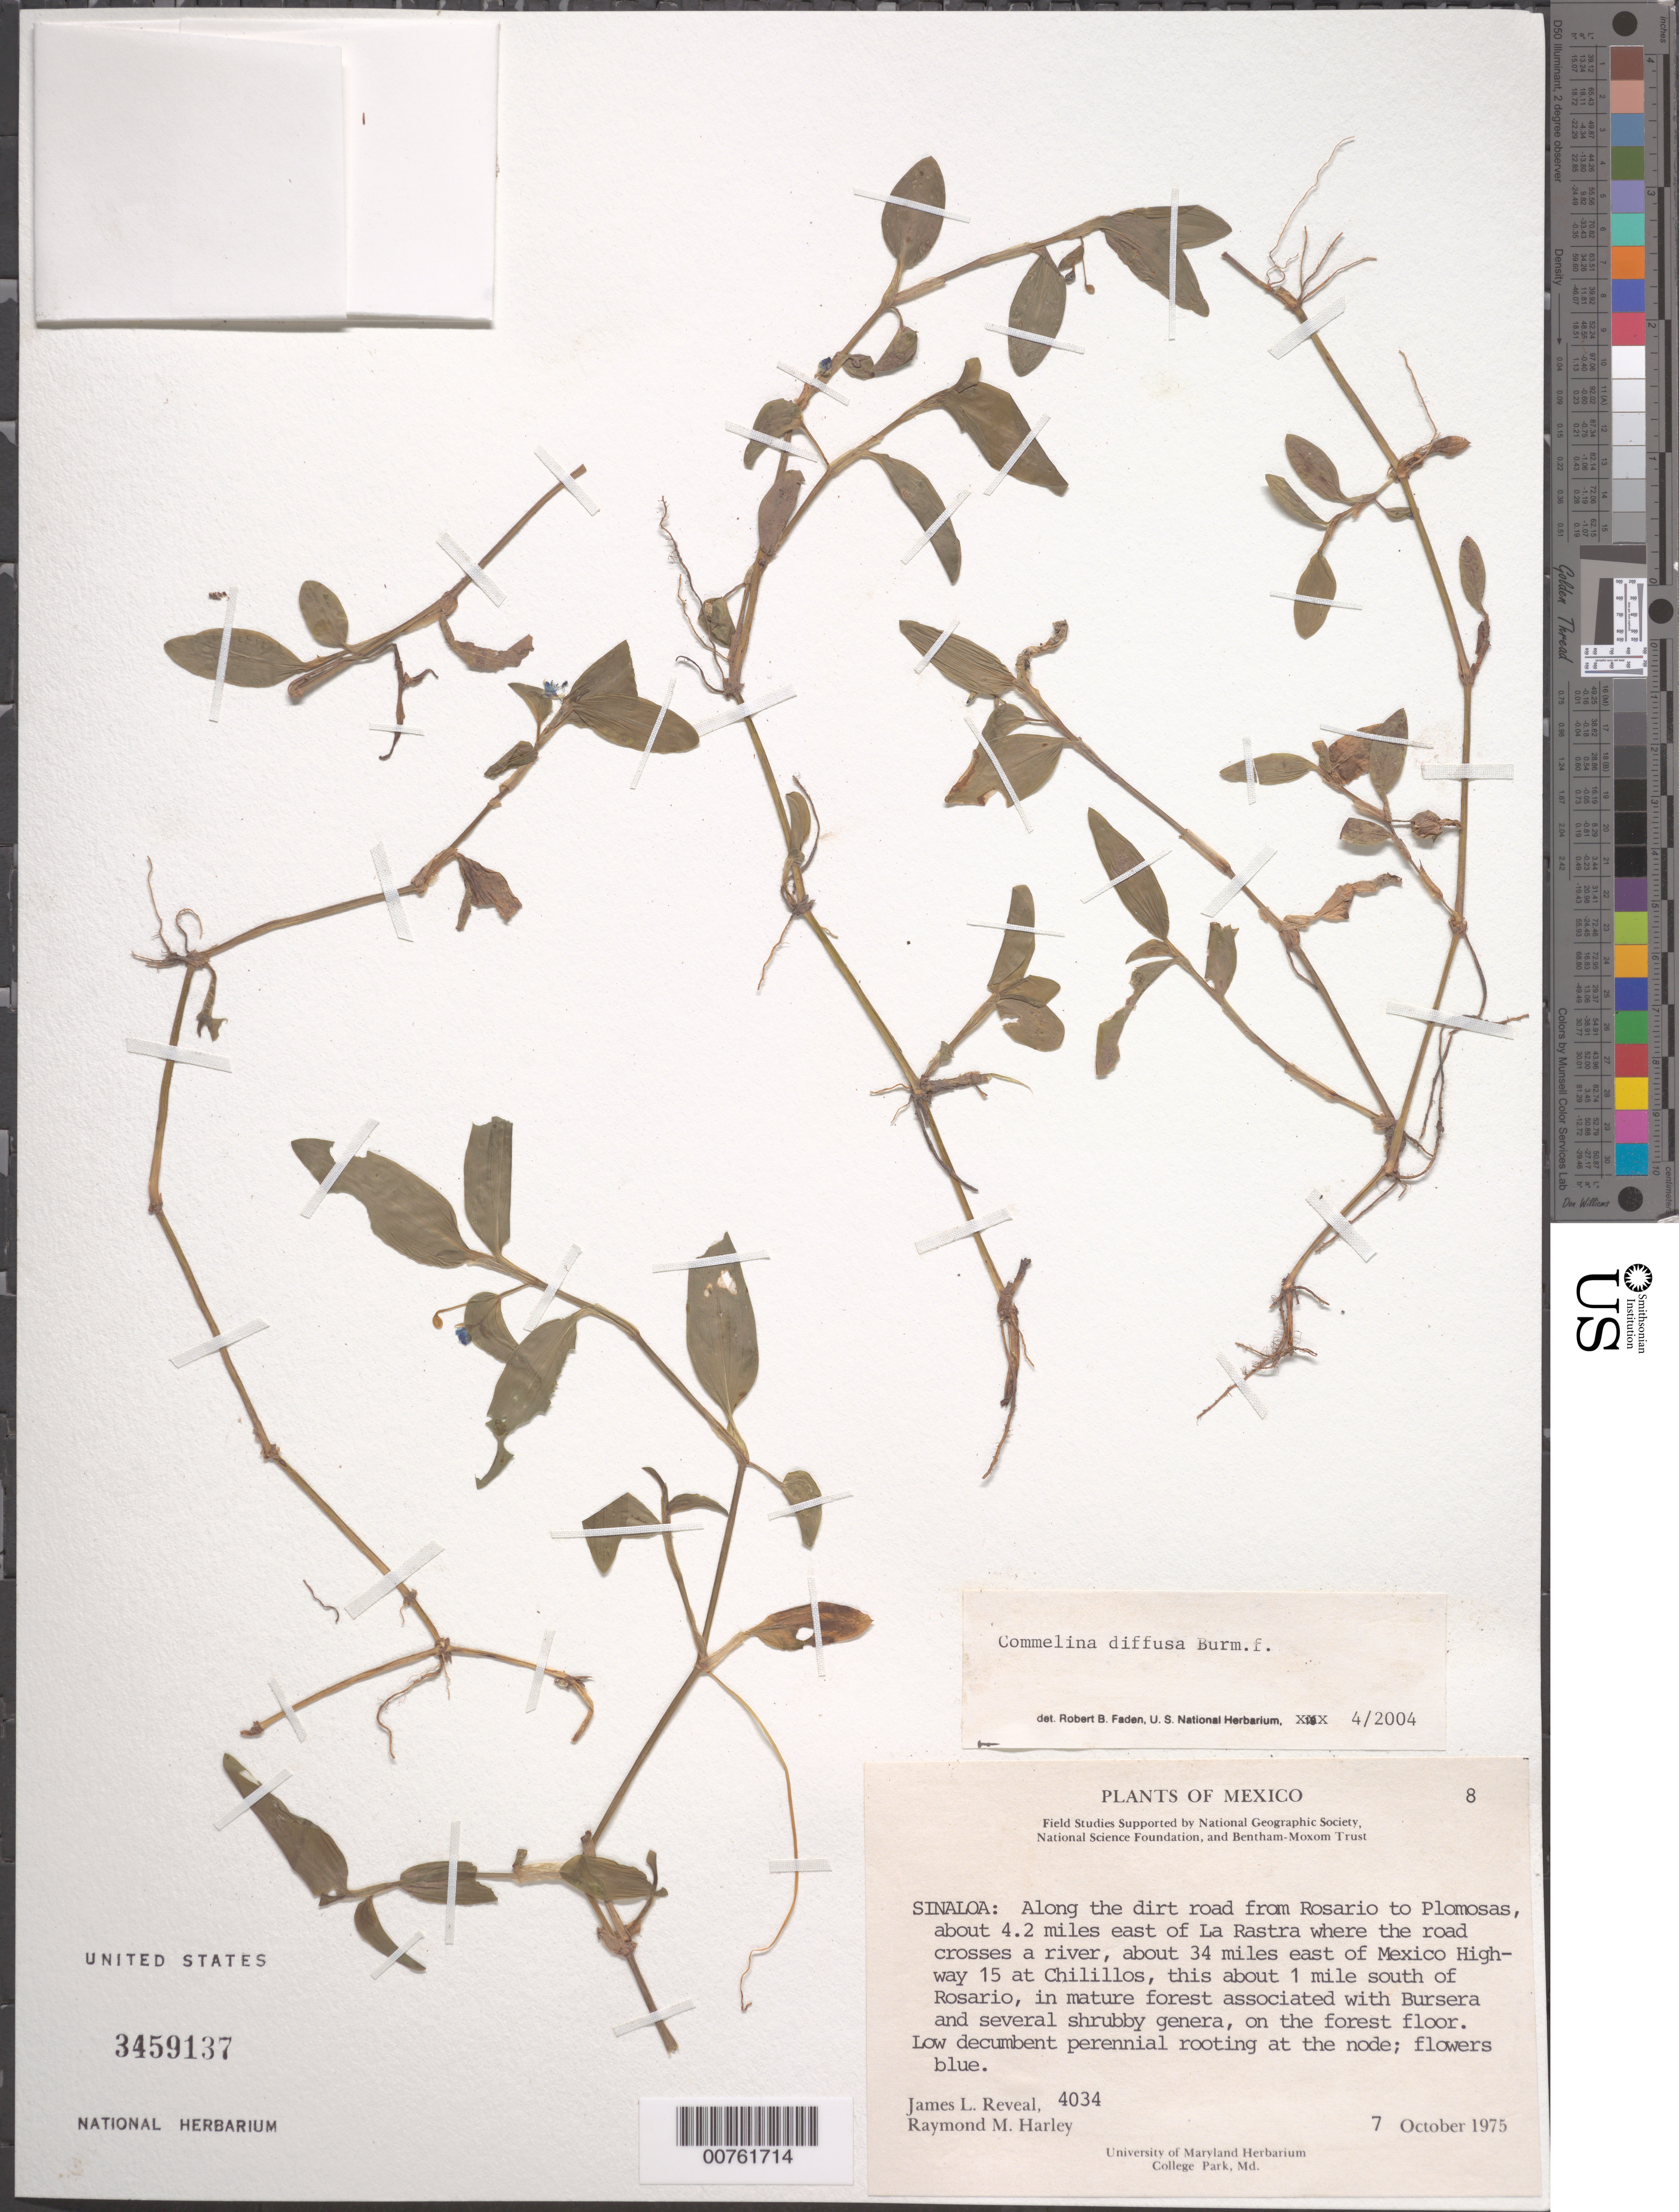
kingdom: Plantae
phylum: Tracheophyta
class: Liliopsida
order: Commelinales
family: Commelinaceae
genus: Commelina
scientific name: Commelina diffusa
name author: Burm. f.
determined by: Faden, Robert B., (US), Smithsonian Institution - National Museum of Natural History (UNITED STATES)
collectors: J. L. Reveal & R. M. Harley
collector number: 4034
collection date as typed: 07 Oct 1975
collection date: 1975-10-07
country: Mexico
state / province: Sinaloa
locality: Along a dirt road from Rosario to Plomosas, 4.2 miles east of La Rastra where the road crosses a river, about 34 miles east of Mexico Highway 15 at Chilillos, this about 1 mile south of Rosario, in a mature forest associated with Bursera and several shrubby genera, on the forest floor.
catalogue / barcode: US 3459137